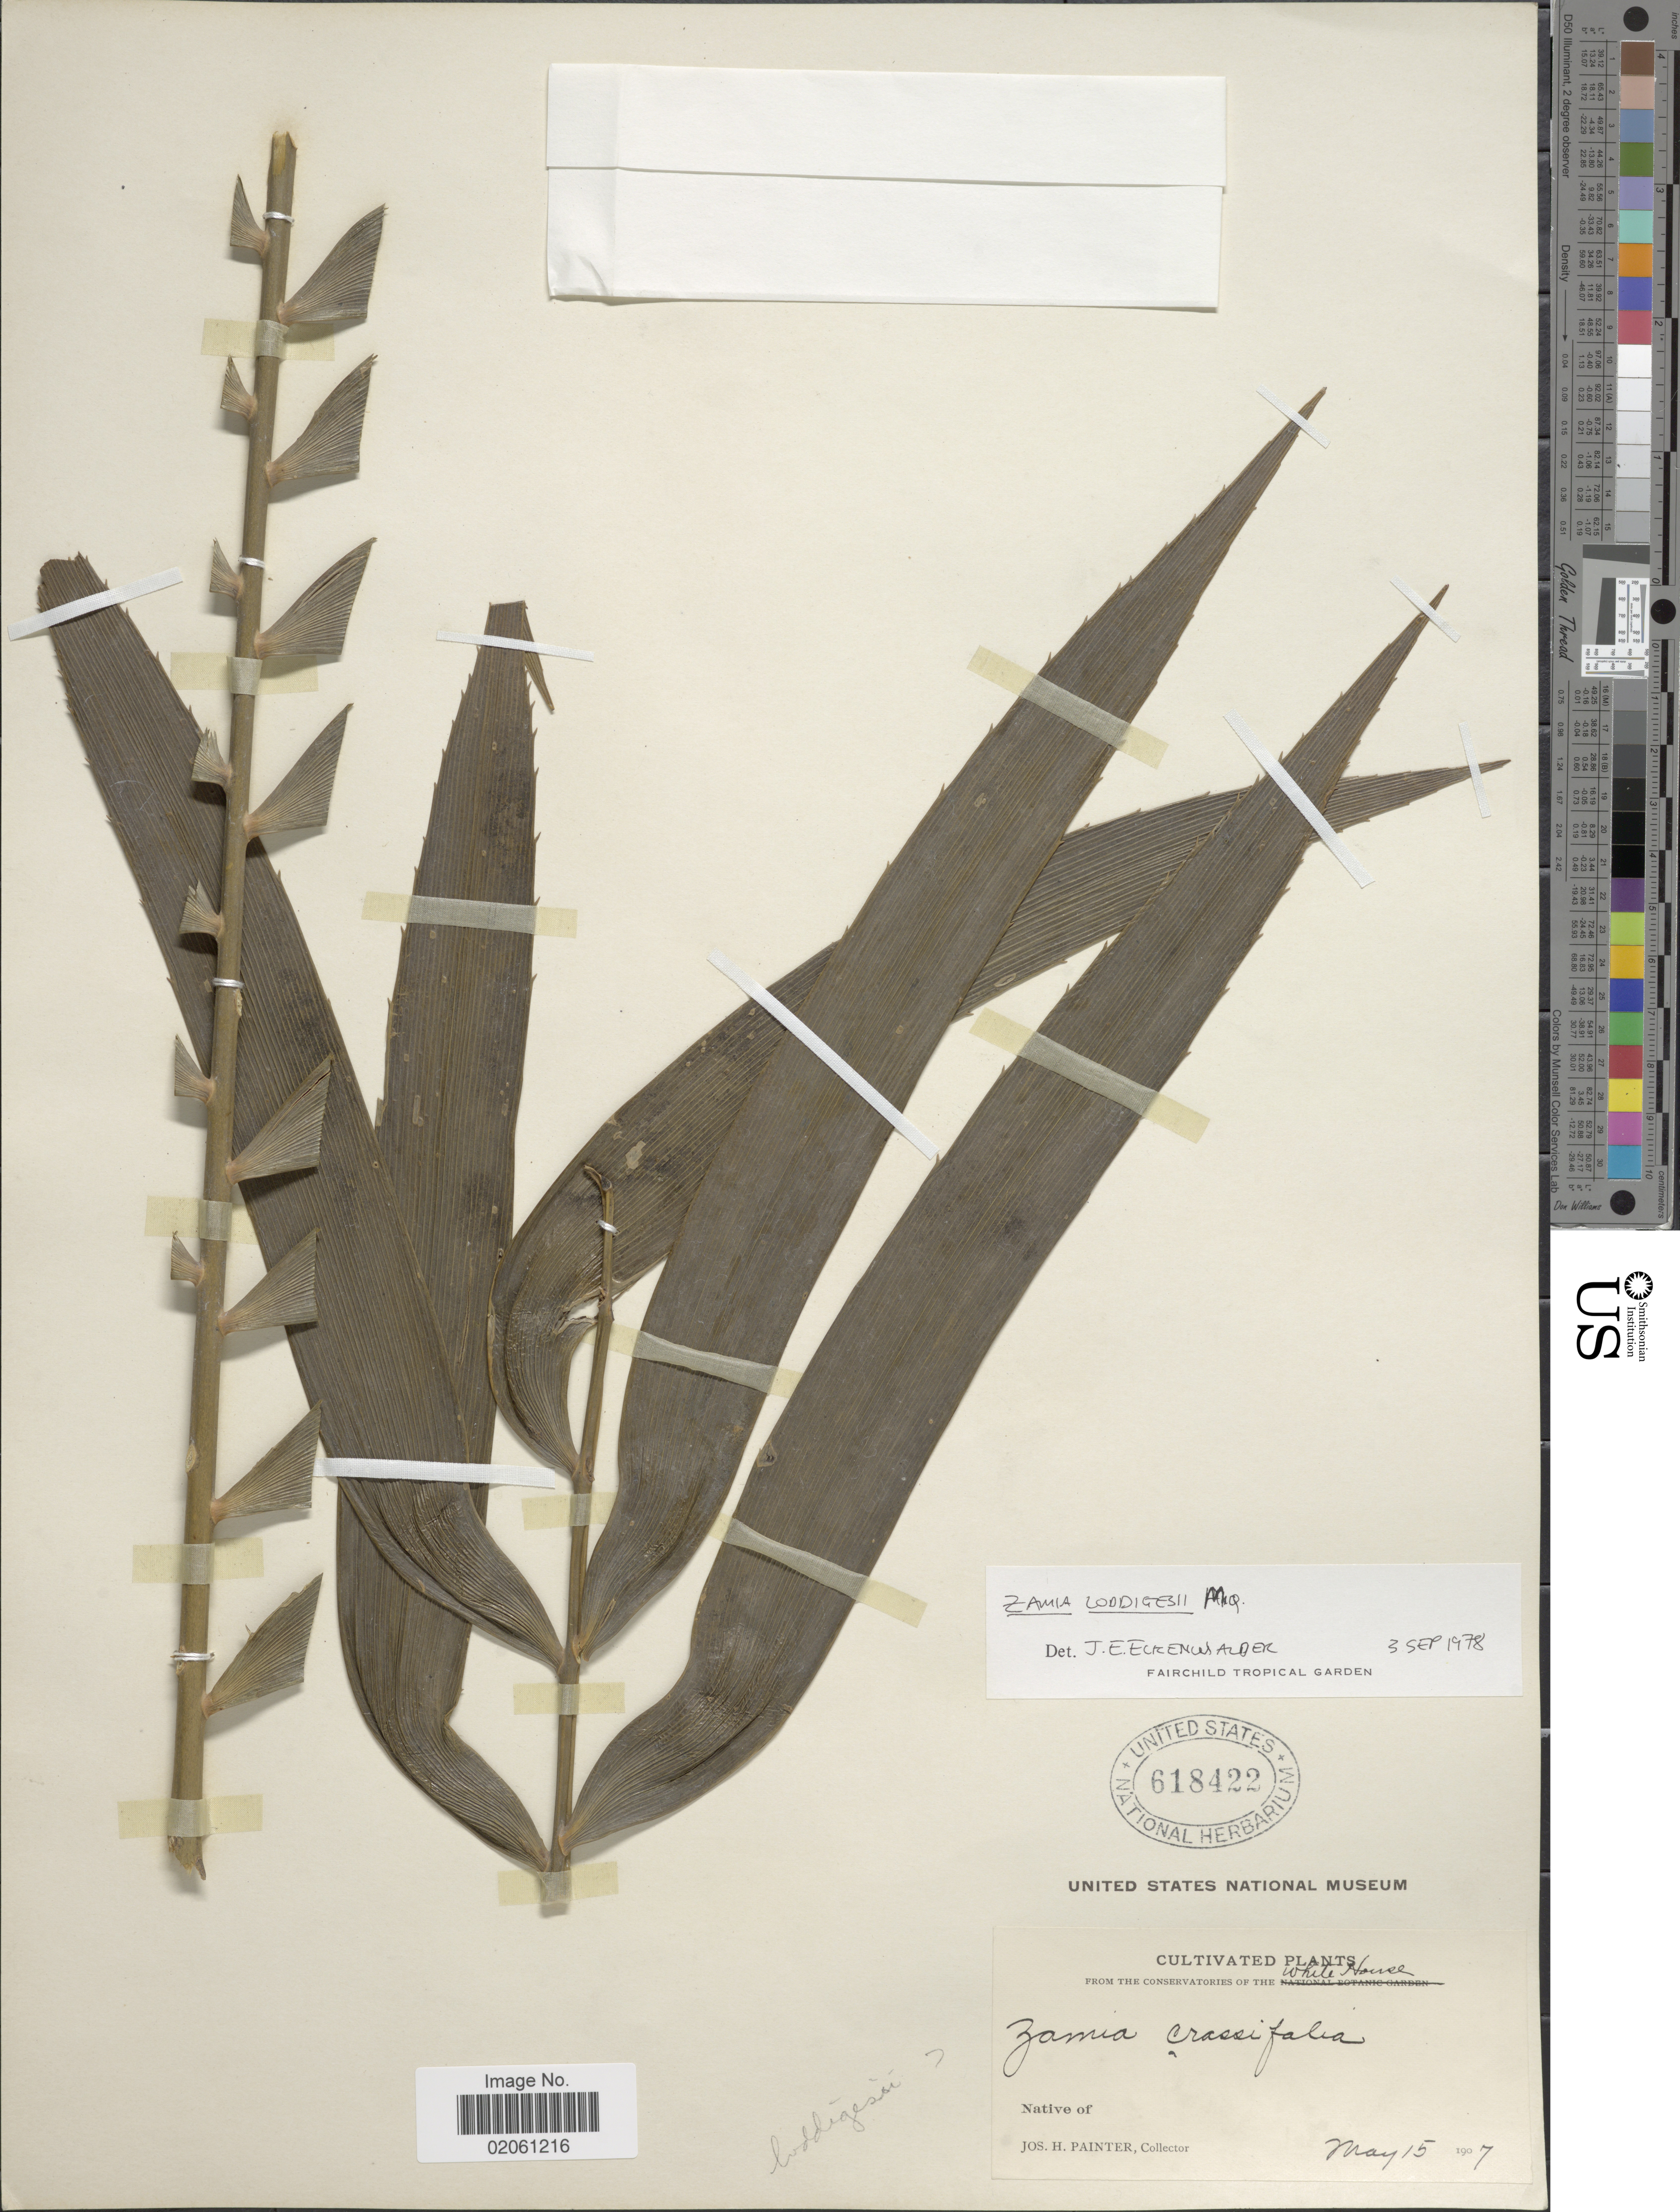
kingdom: Plantae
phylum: Tracheophyta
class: Cycadopsida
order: Cycadales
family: Zamiaceae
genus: Zamia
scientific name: Zamia loddigesii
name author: Miq.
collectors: J. H. Painter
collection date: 1907-05-15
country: United States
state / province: District of Columbia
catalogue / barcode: US 618422